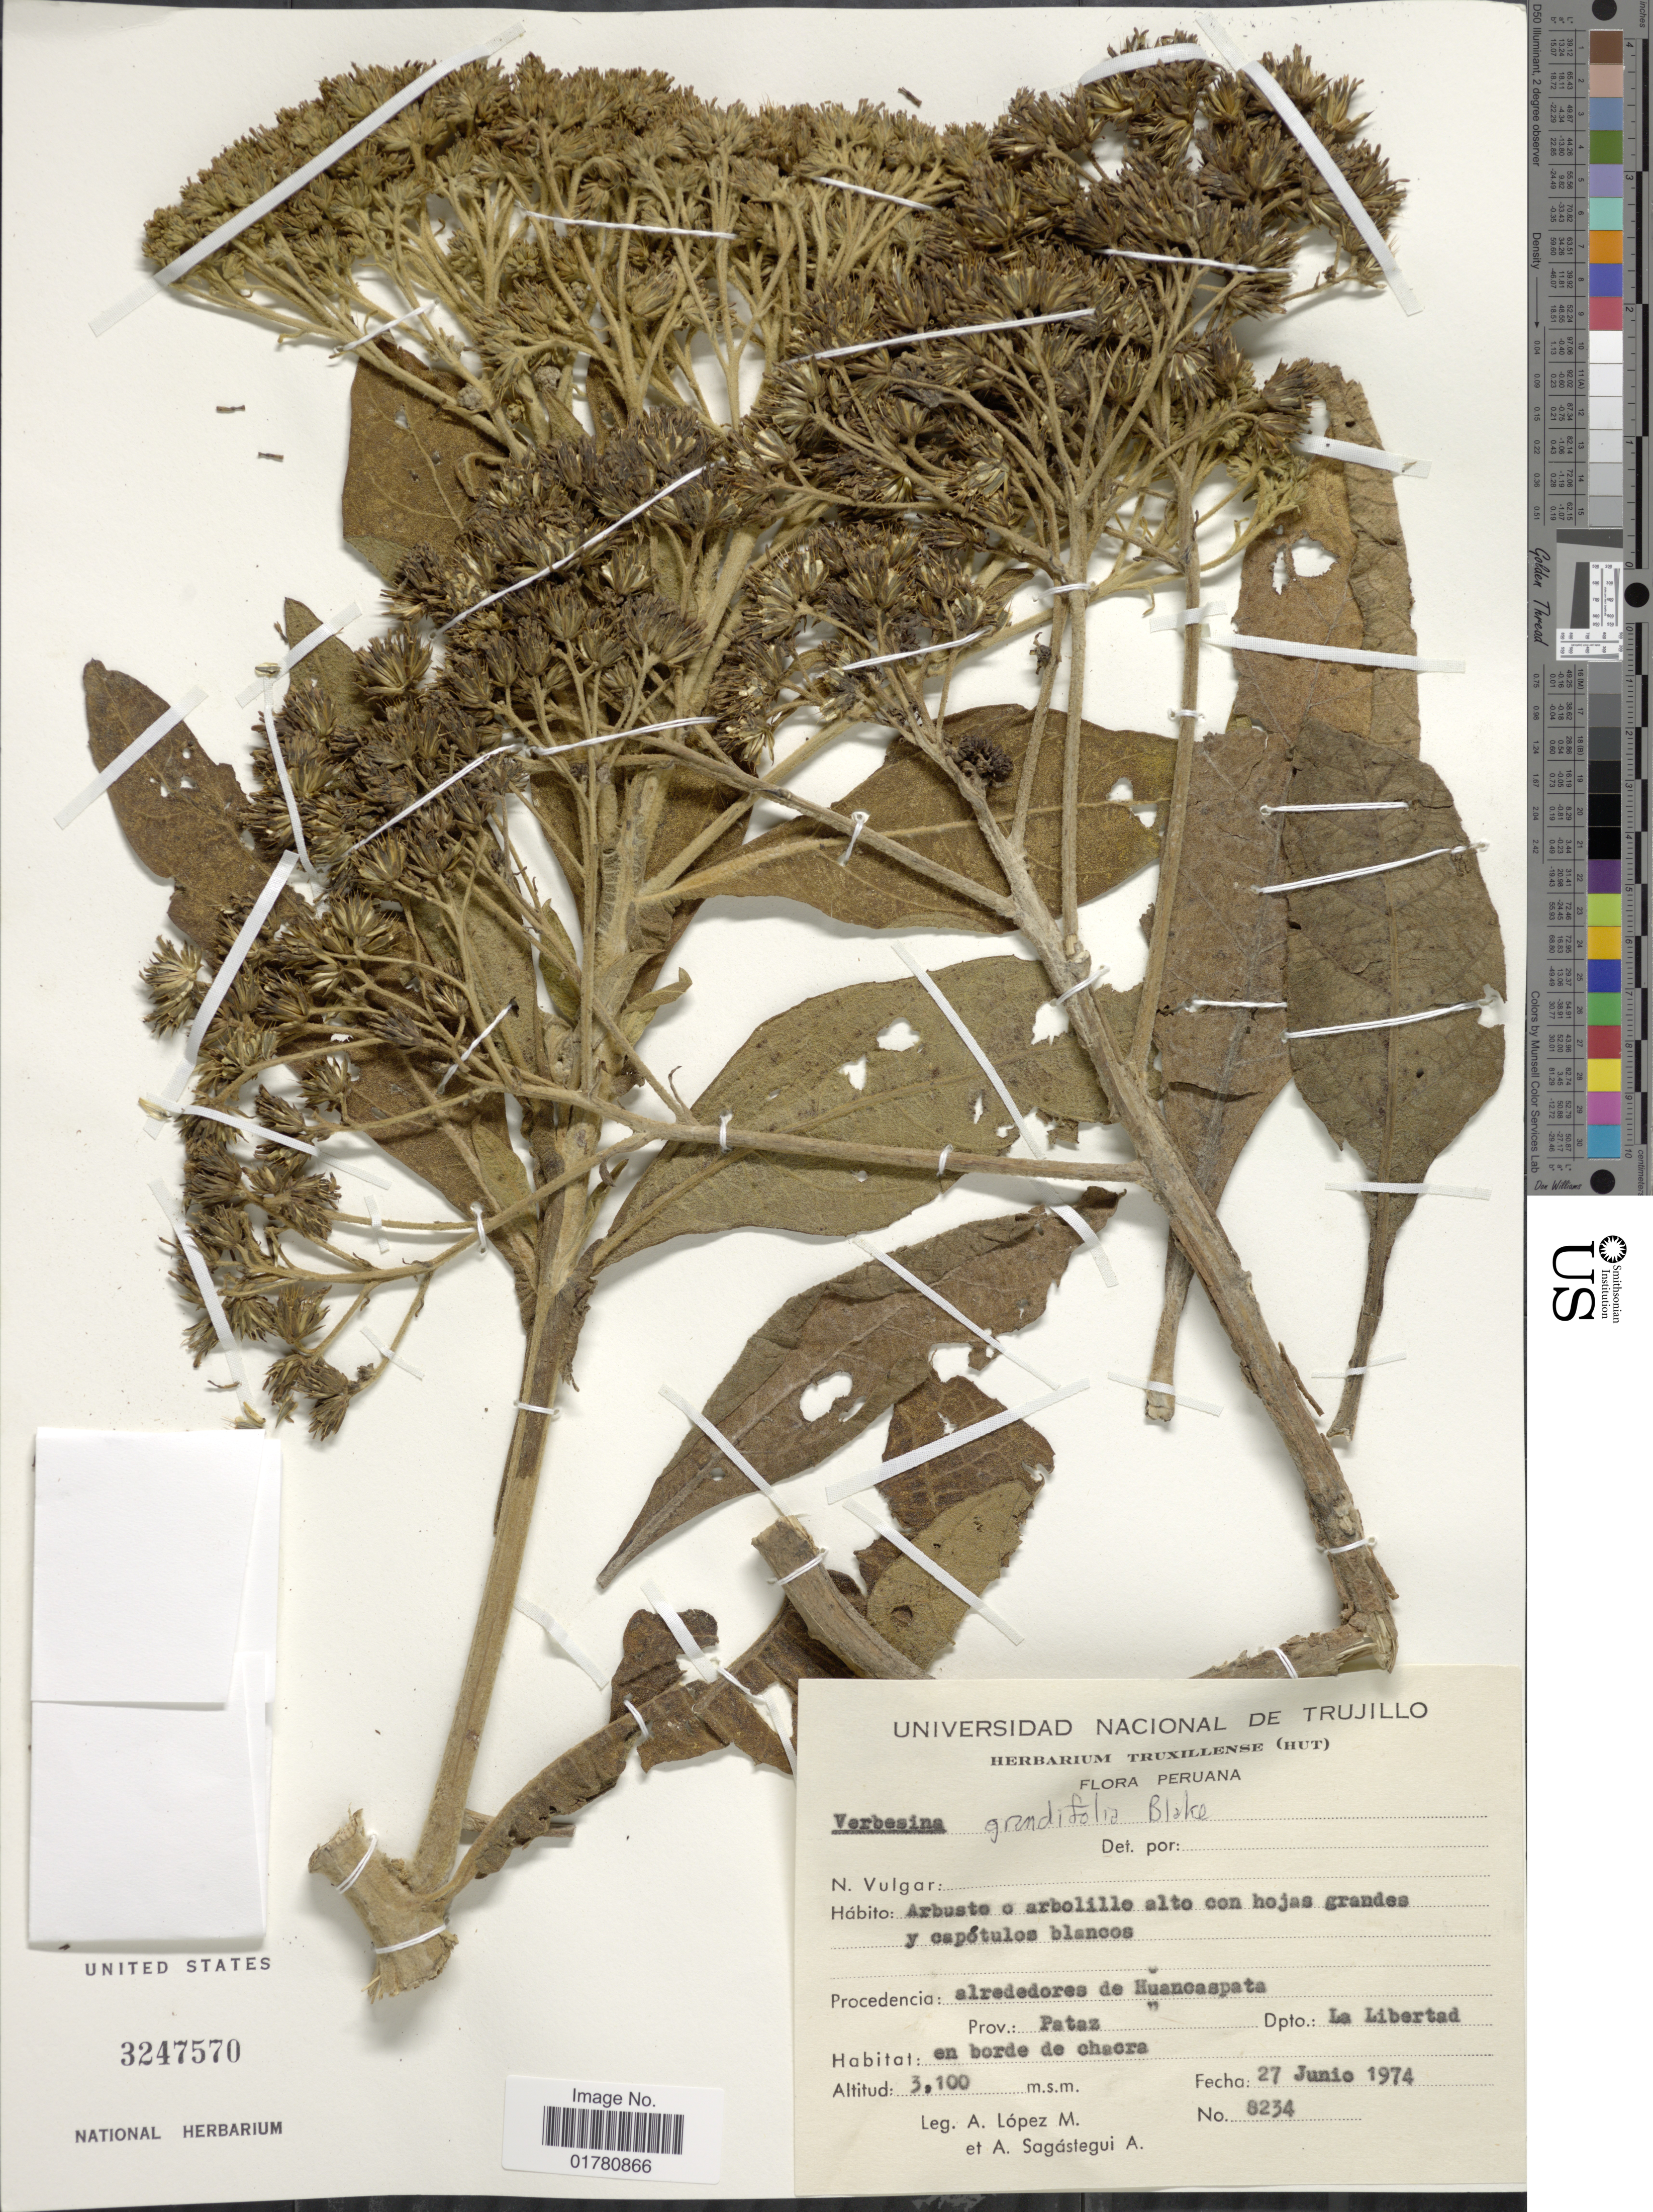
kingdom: Plantae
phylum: Tracheophyta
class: Magnoliopsida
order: Asterales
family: Asteraceae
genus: Verbesina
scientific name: Verbesina grandifolia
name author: S.F. Blake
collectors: A. López M. & A. Sagástegui A.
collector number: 8234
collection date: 1974-06-27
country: Peru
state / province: La Libertad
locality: Alrededores de Huancaspata, Prov. Pataz, Dpto La Libertad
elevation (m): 3100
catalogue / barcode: US 3247570